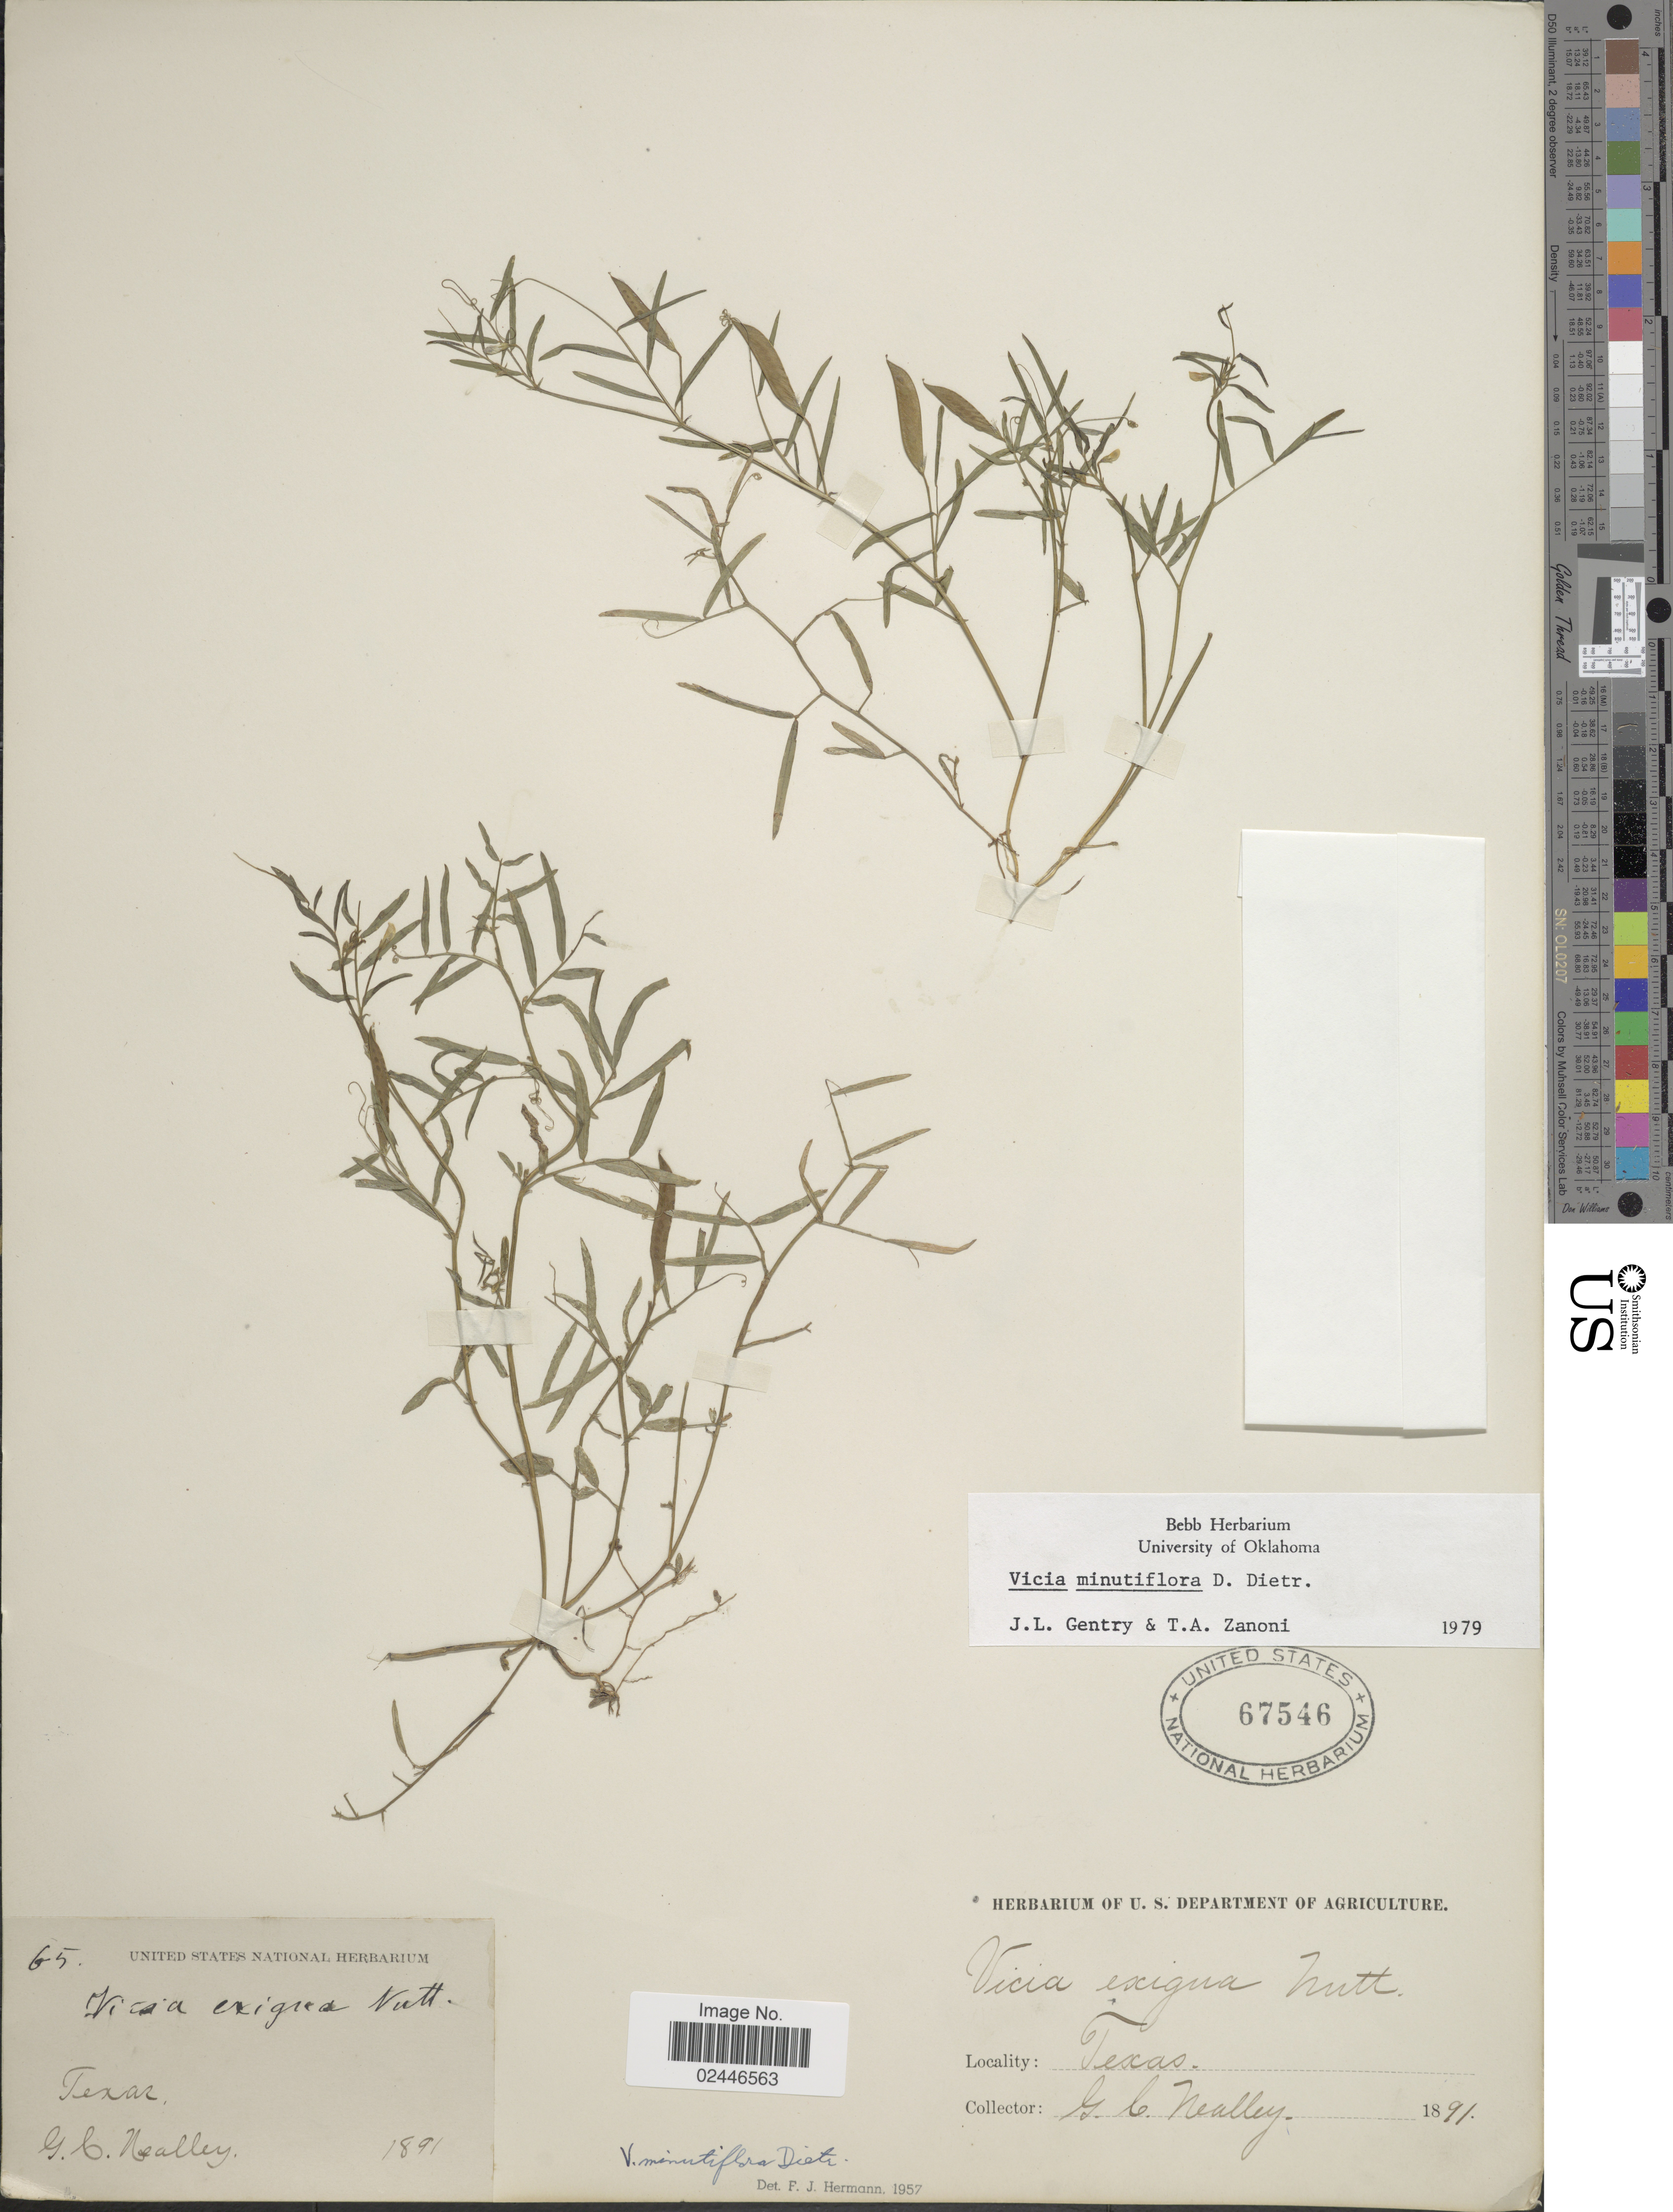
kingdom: Plantae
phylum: Tracheophyta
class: Magnoliopsida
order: Fabales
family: Fabaceae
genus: Vicia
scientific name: Vicia minutiflora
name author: D. Dietr.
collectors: G. C. Nealley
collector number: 65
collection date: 1891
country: United States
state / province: Texas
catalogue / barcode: US 67546